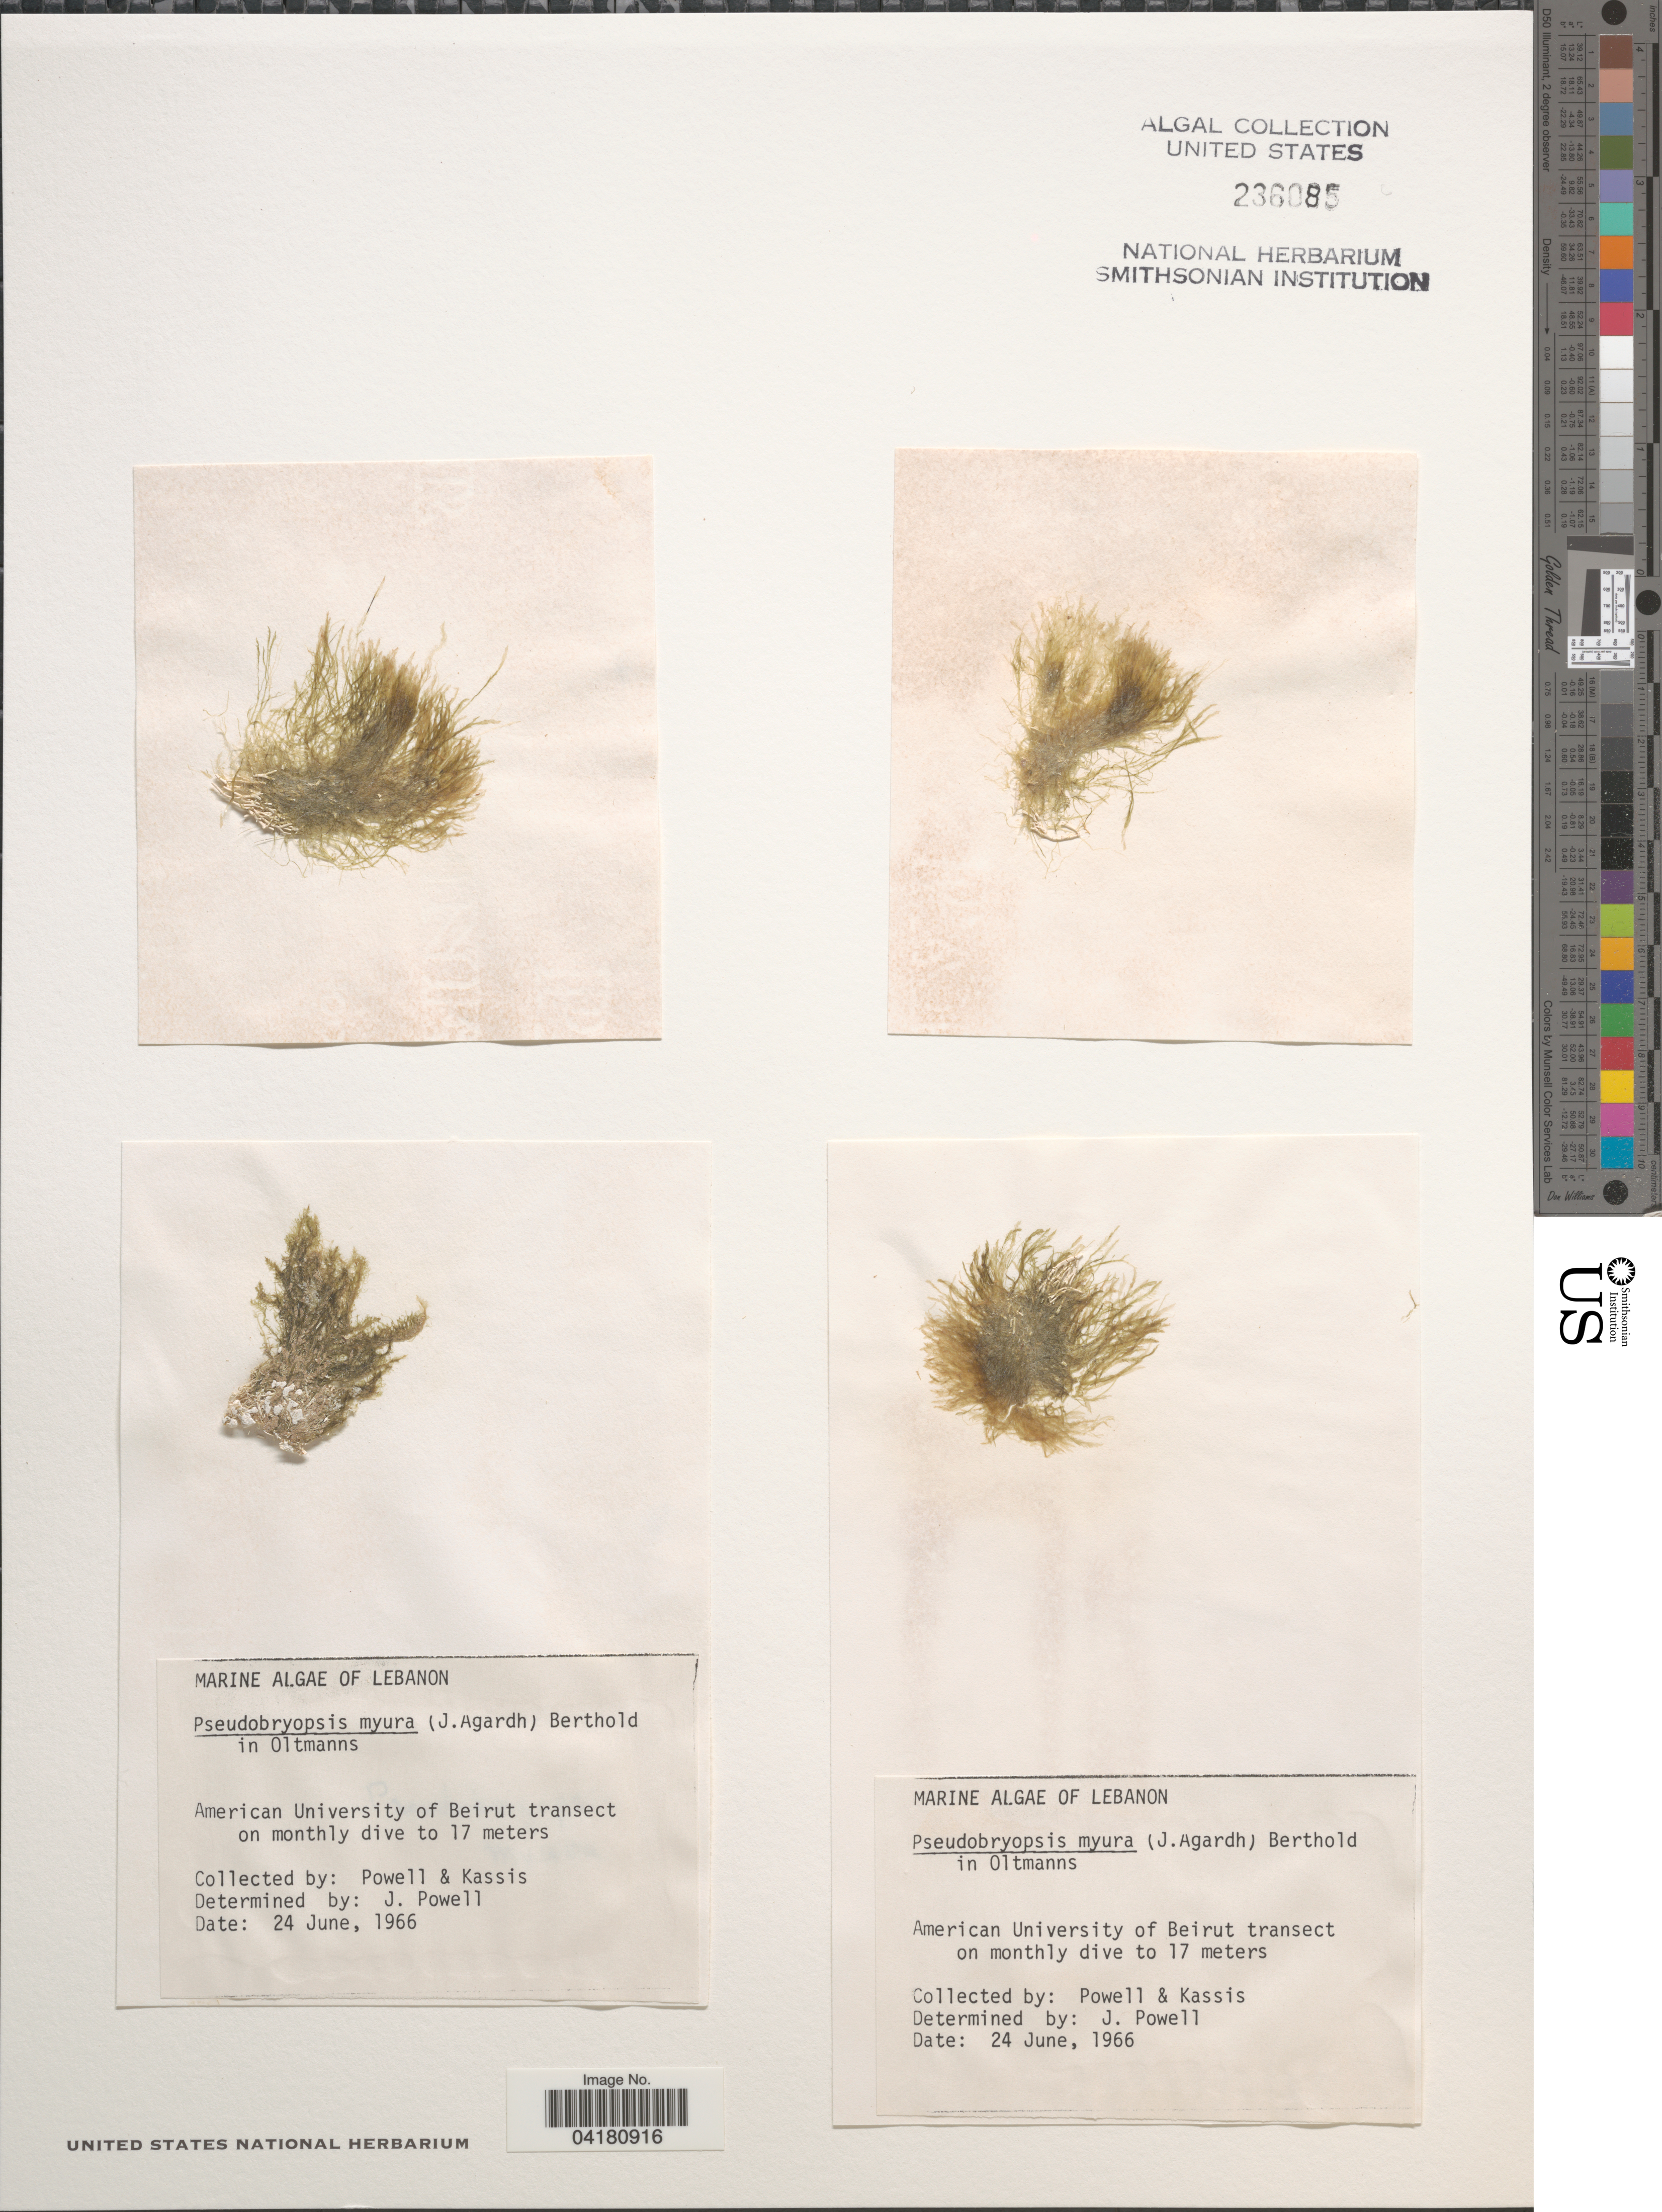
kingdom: Plantae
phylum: Chlorophyta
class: Ulvophyceae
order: Bryopsidales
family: Bryopsidaceae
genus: Pseudobryopsis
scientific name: Pseudobryopsis myura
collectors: -. Powell & Kassis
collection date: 1966-06-24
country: Lebanon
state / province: Beyrouth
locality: American University of Beirut transect on monthly dive to 17 meters.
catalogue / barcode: US 236085